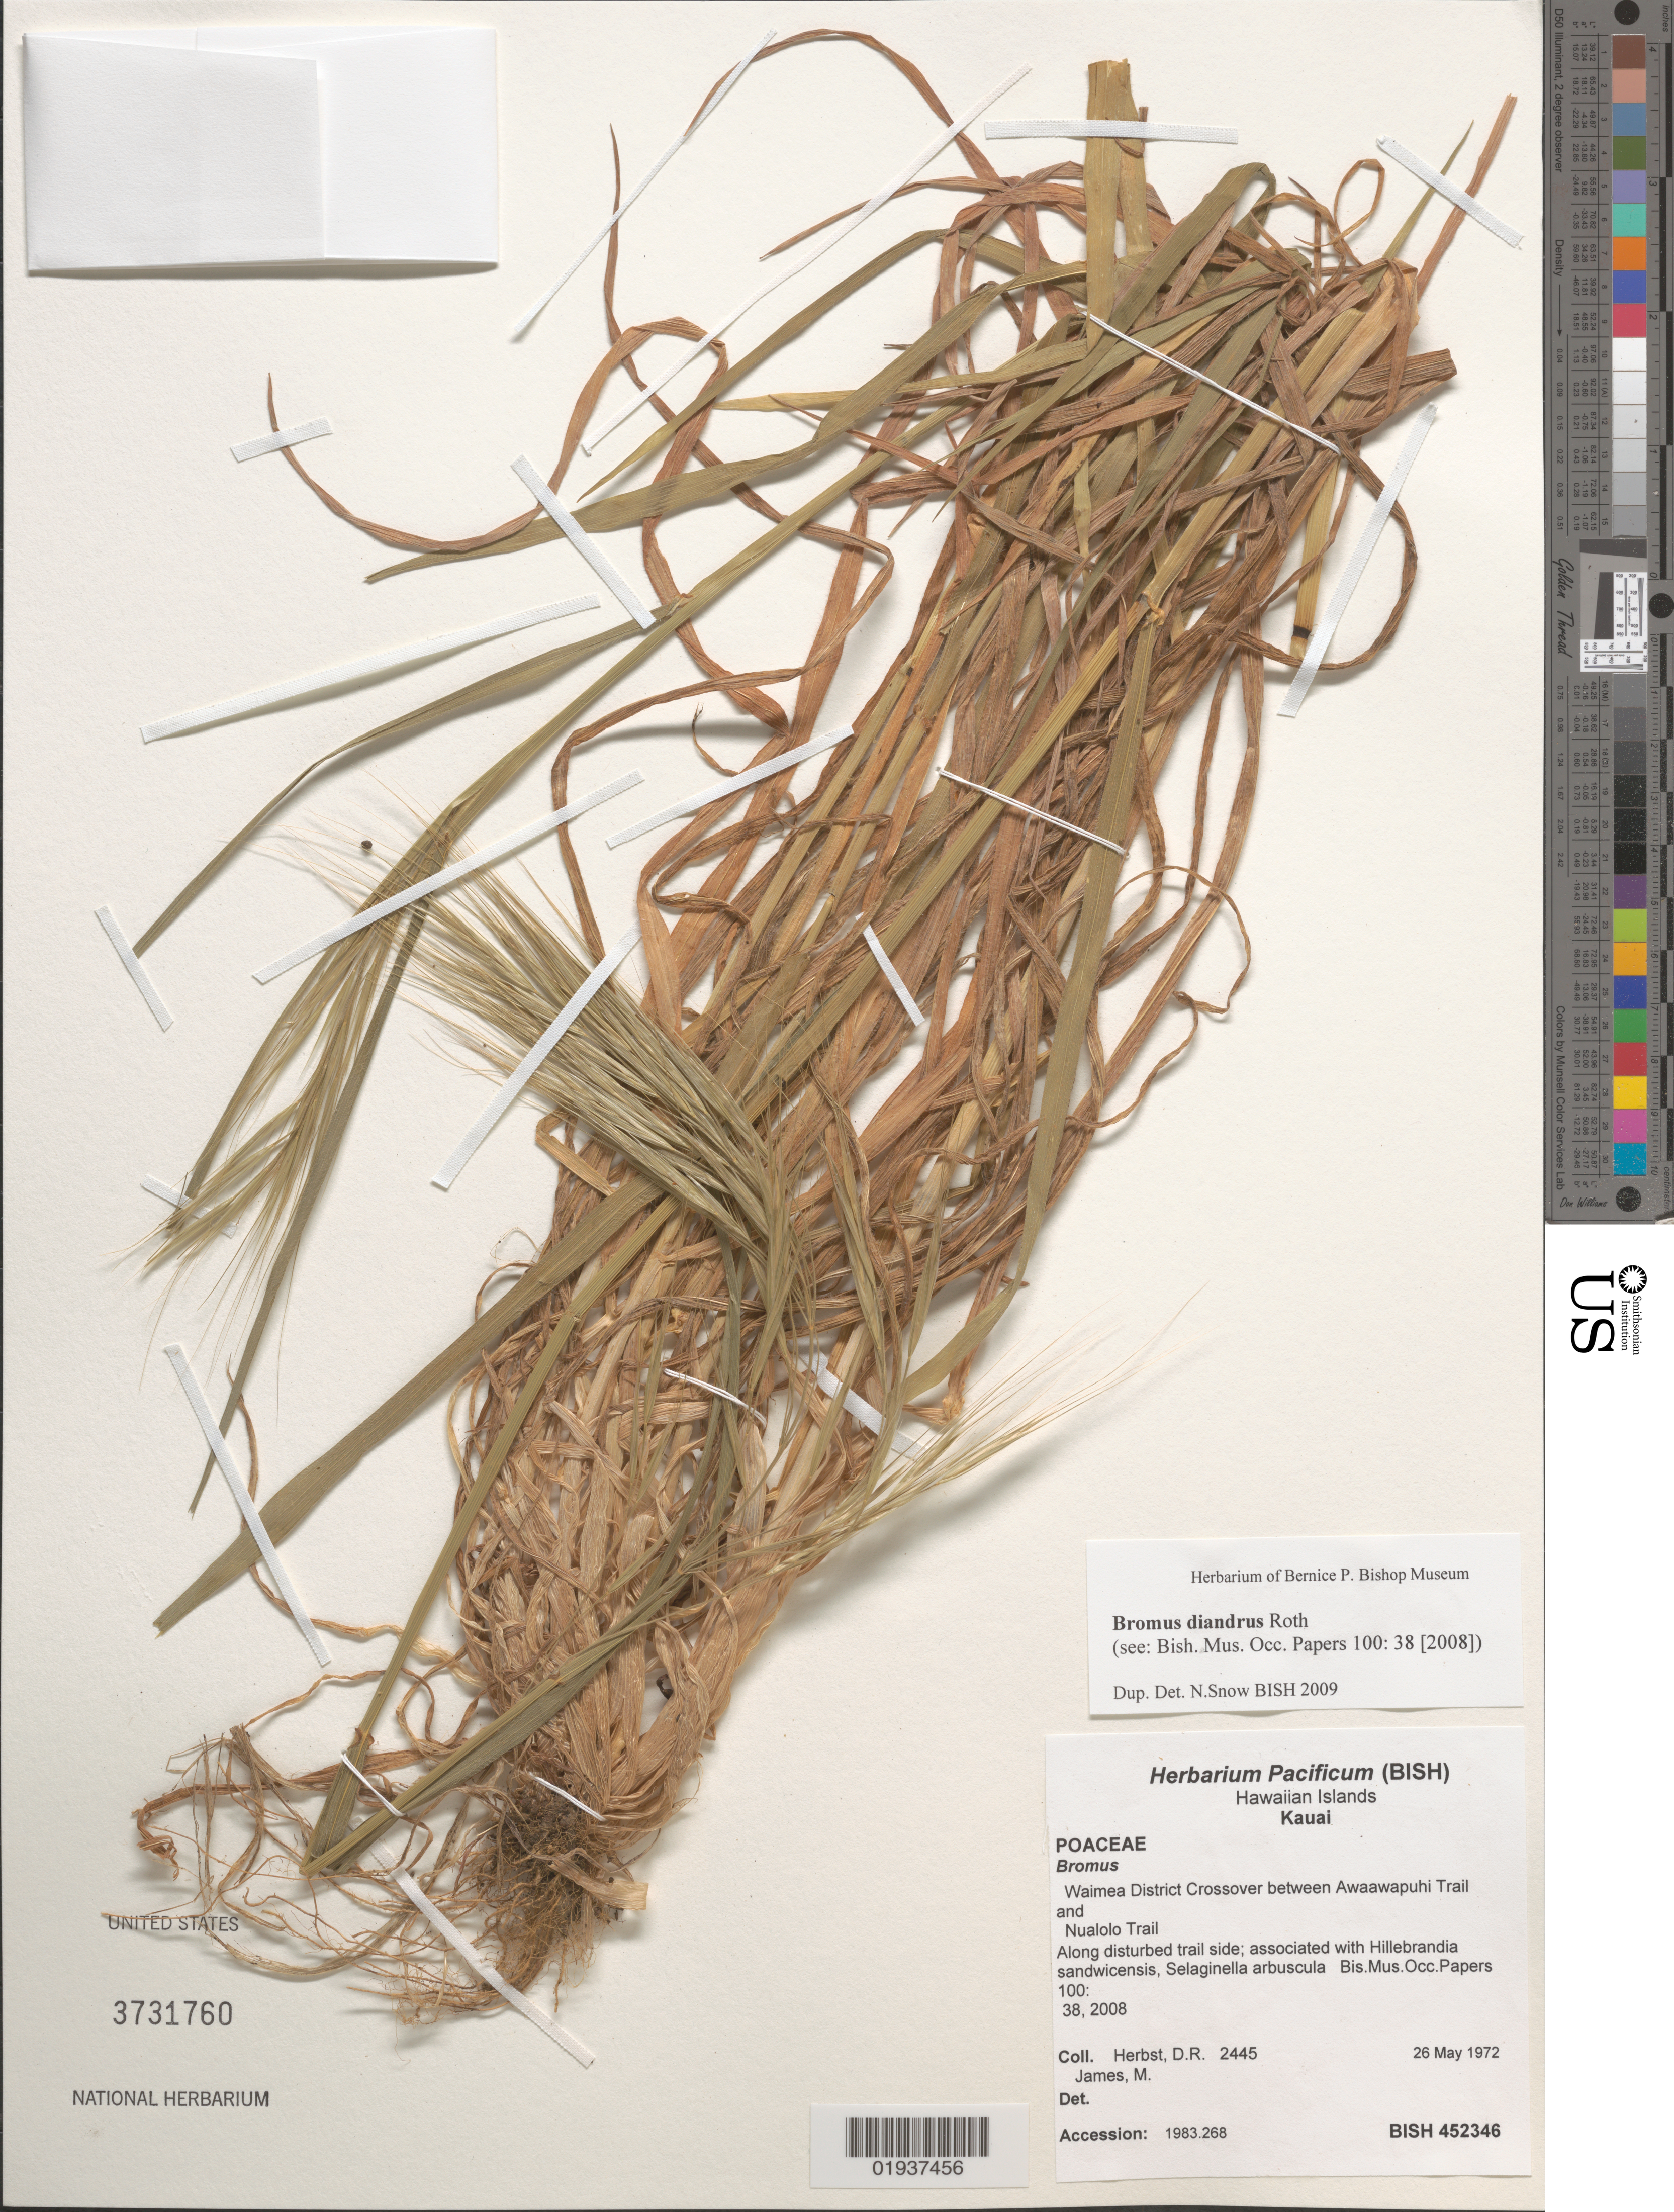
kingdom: Plantae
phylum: Tracheophyta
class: Liliopsida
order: Poales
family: Poaceae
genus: Bromus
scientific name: Bromus diandrus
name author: Roth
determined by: Snow, N.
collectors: D. R. Herbst & M. James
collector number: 2445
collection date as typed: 26 May 1972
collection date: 1972-05-26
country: United States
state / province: Hawaii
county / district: Kauai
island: Kaua'i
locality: Waimea district Crossover between Awaawapuhi Trail and Nualolo Trail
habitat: Disturbed trail side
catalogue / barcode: US 3731760